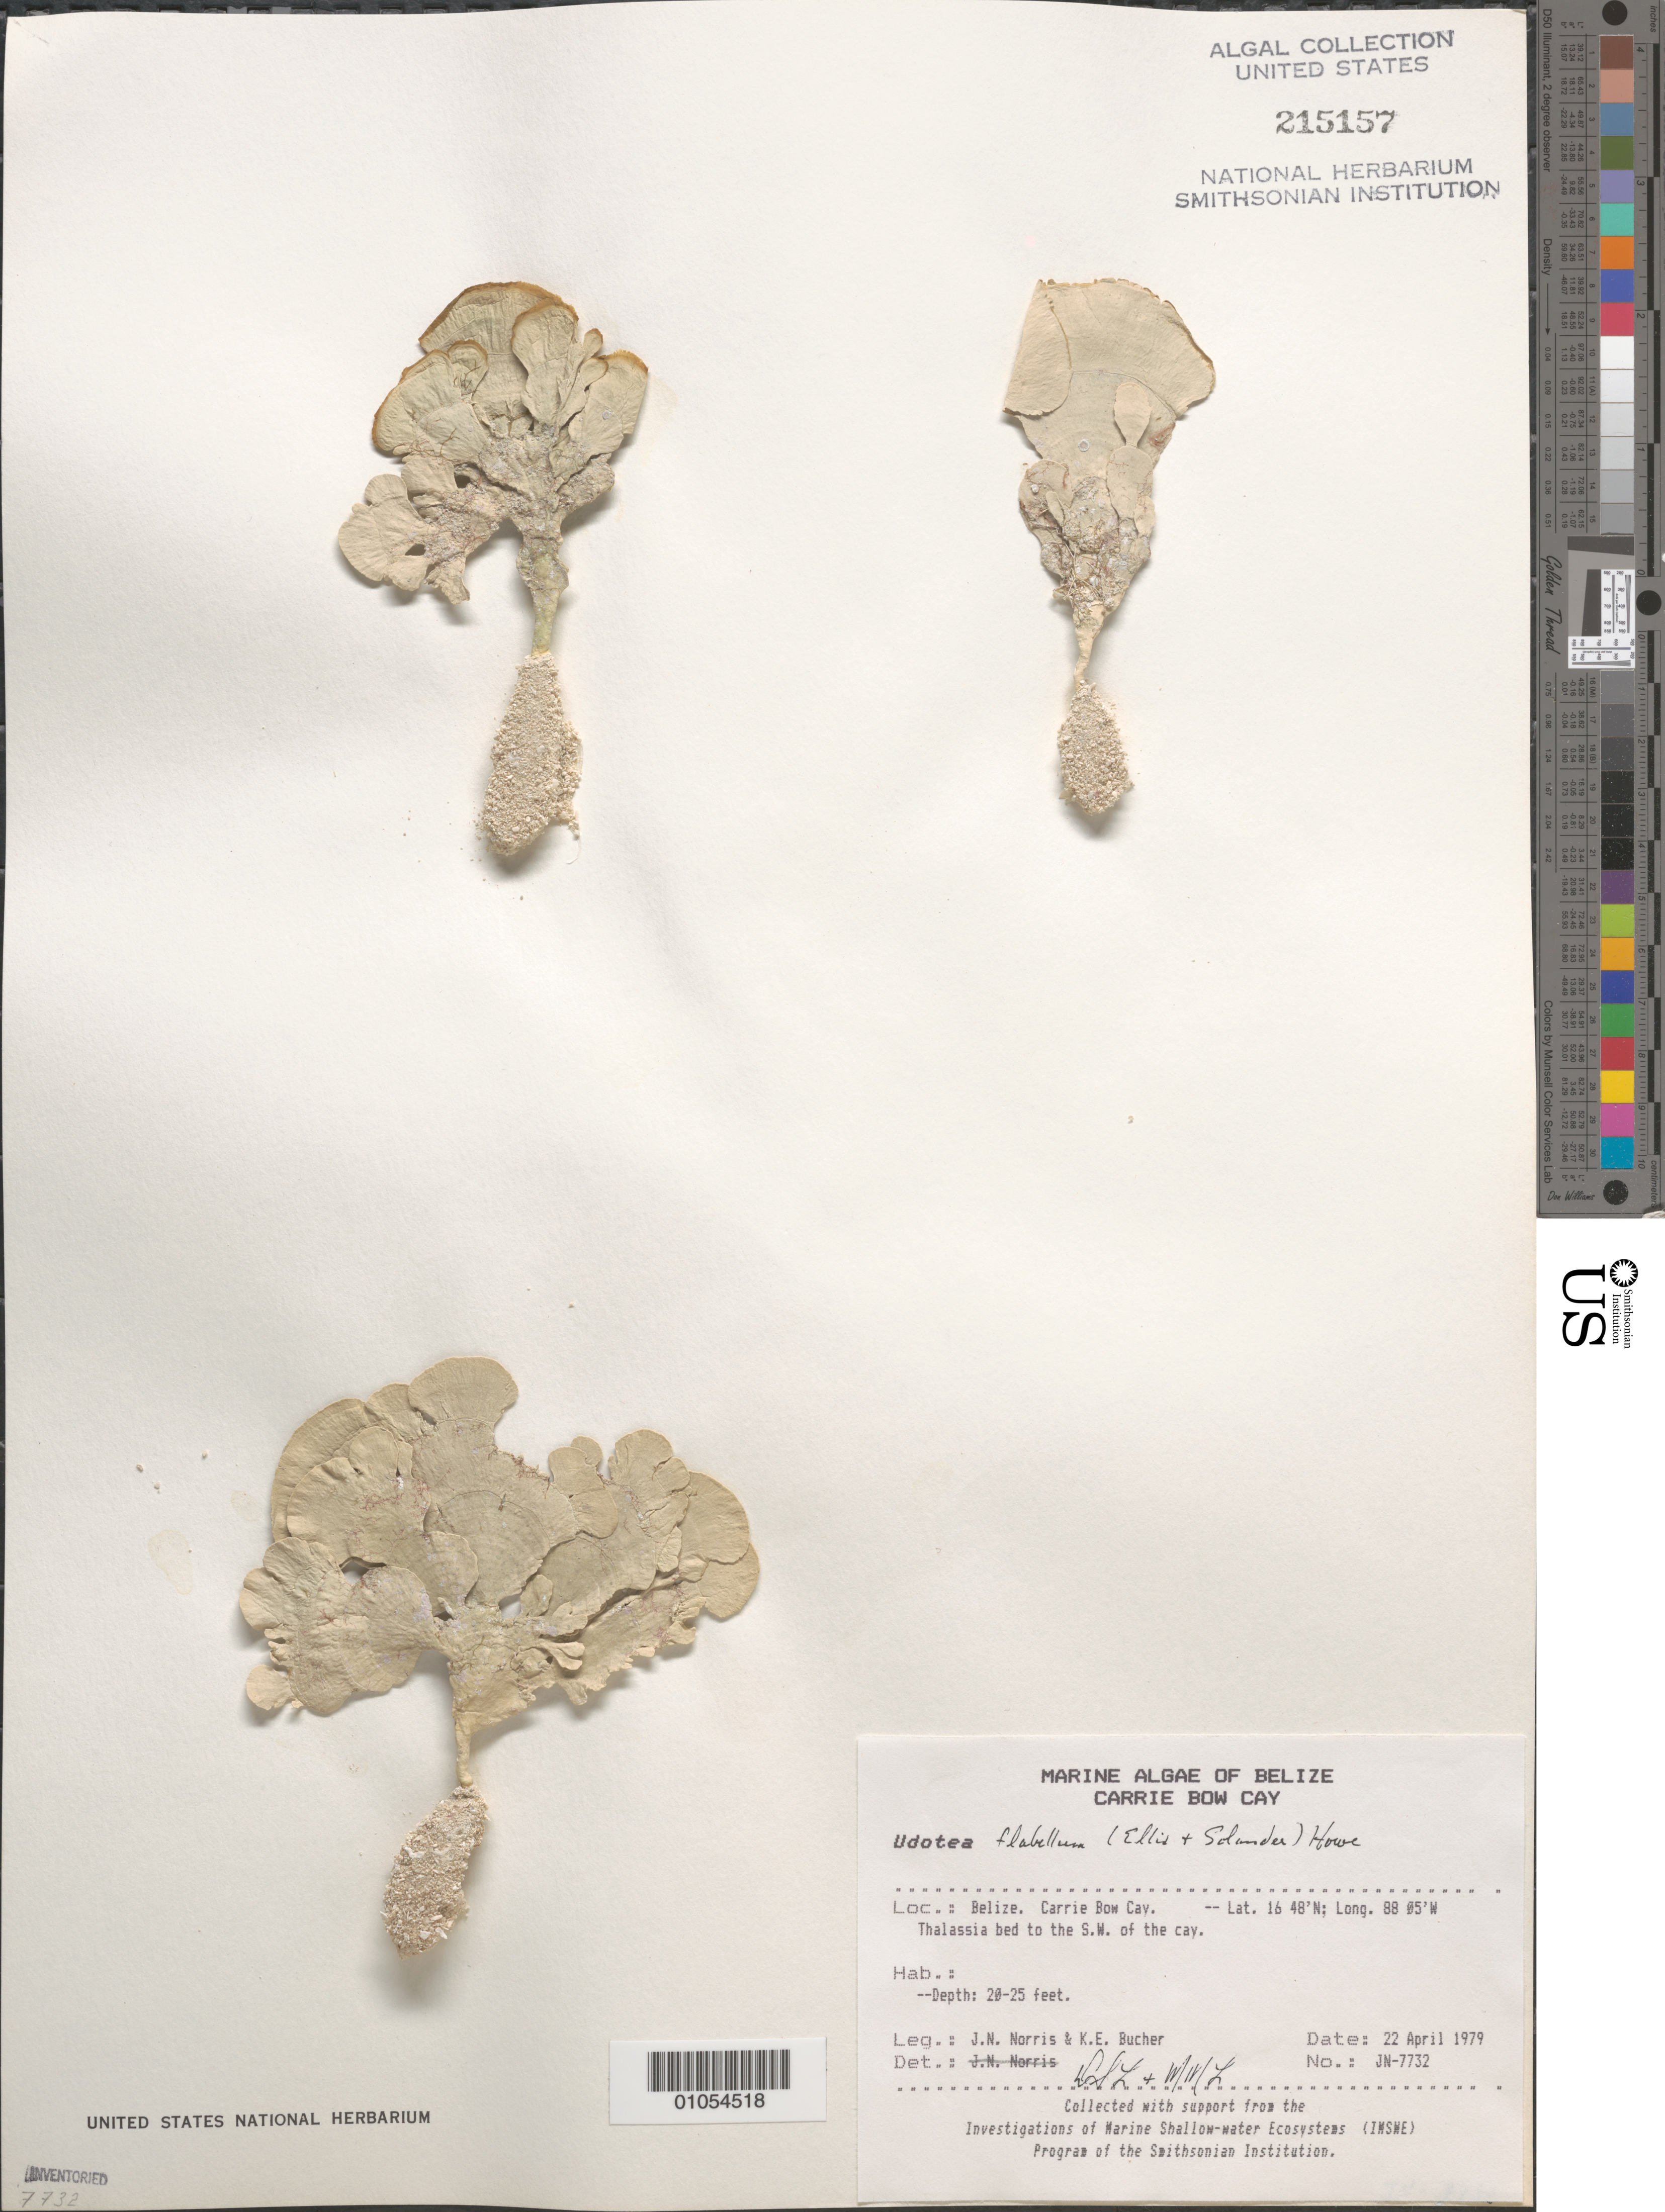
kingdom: Plantae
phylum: Chlorophyta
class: Ulvophyceae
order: Bryopsidales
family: Udoteaceae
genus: Udotea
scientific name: Udotea flabellum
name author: (J. Ellis & Sol.) M. Howe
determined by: Littler, D. S.; Littler, M. M.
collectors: J. N. Norris & K. E. Bucher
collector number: JN-7732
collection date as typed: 22 Apr 1979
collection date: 1979-04-22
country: Belize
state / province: Stann Creek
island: Carrie Bow Cay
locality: Thalassia bed southwest of the cay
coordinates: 16 48'N, 88 05'W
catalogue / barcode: US 215157